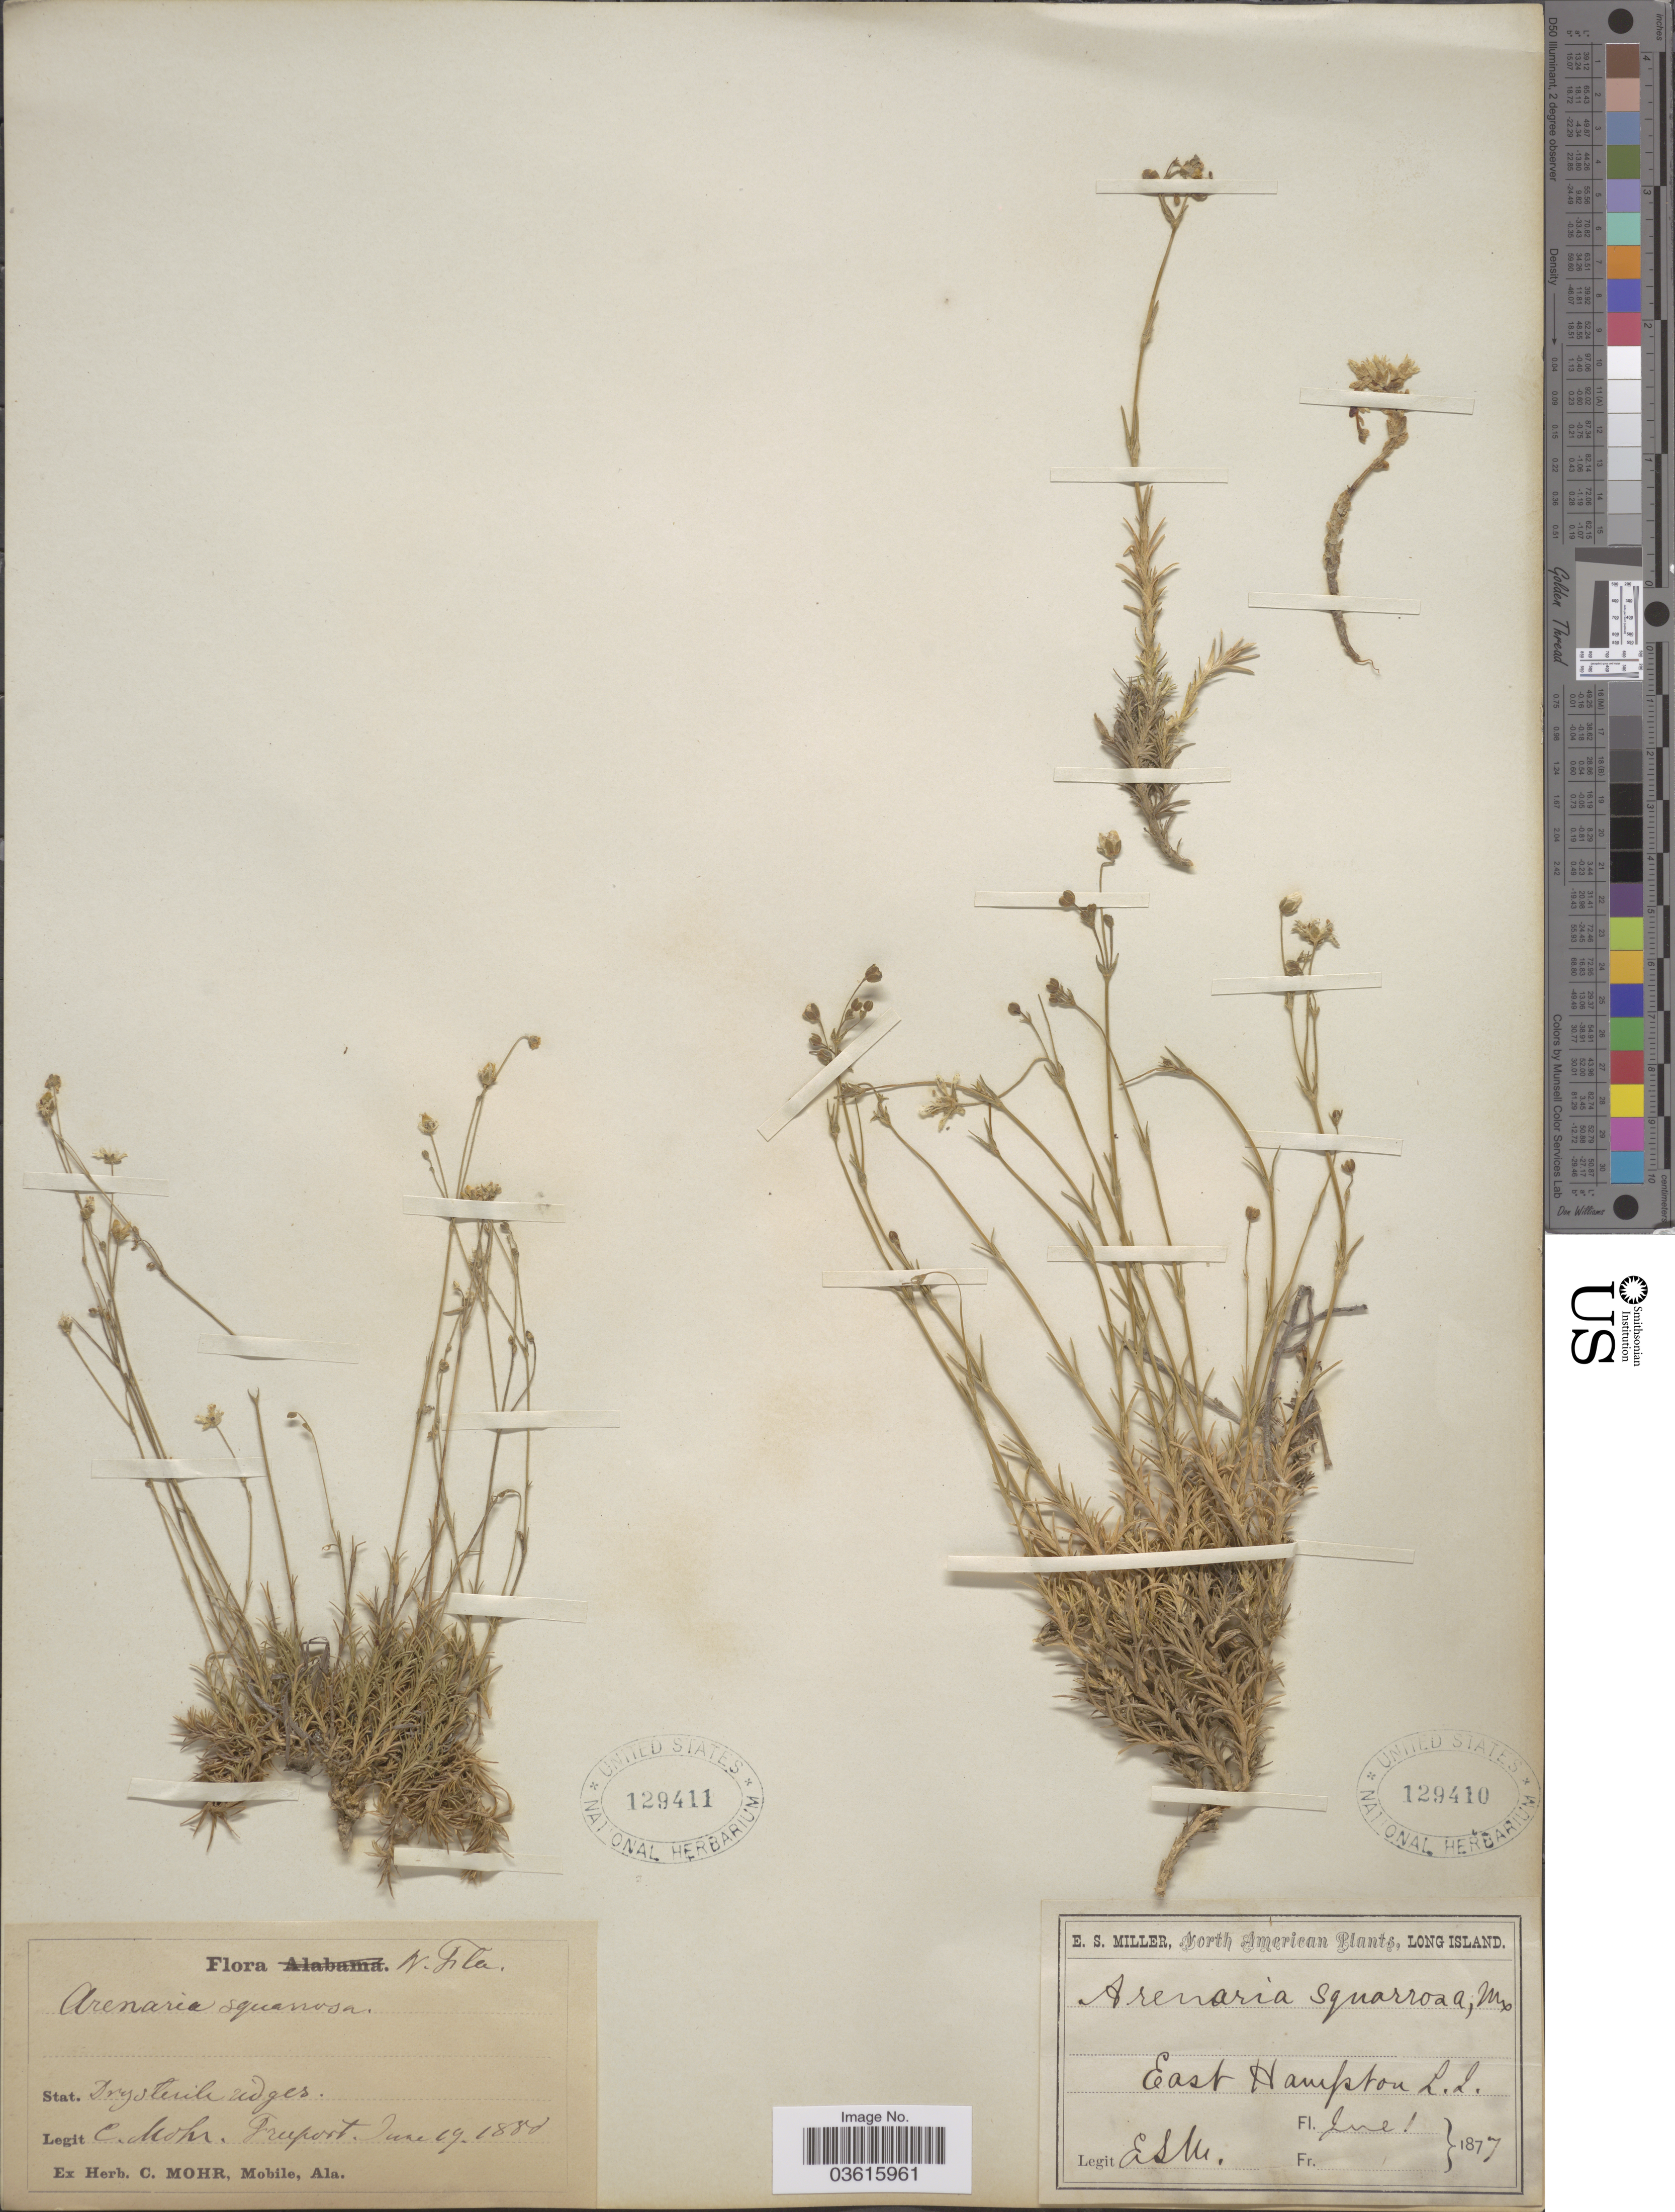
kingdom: Plantae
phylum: Tracheophyta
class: Magnoliopsida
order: Caryophyllales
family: Caryophyllaceae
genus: Minuartia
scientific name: Minuartia caroliniana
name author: (Walter) Mattf.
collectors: E. S. Miller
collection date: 1877-06-01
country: United States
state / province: New York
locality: Long Island. East Hampton.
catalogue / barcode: US 129410